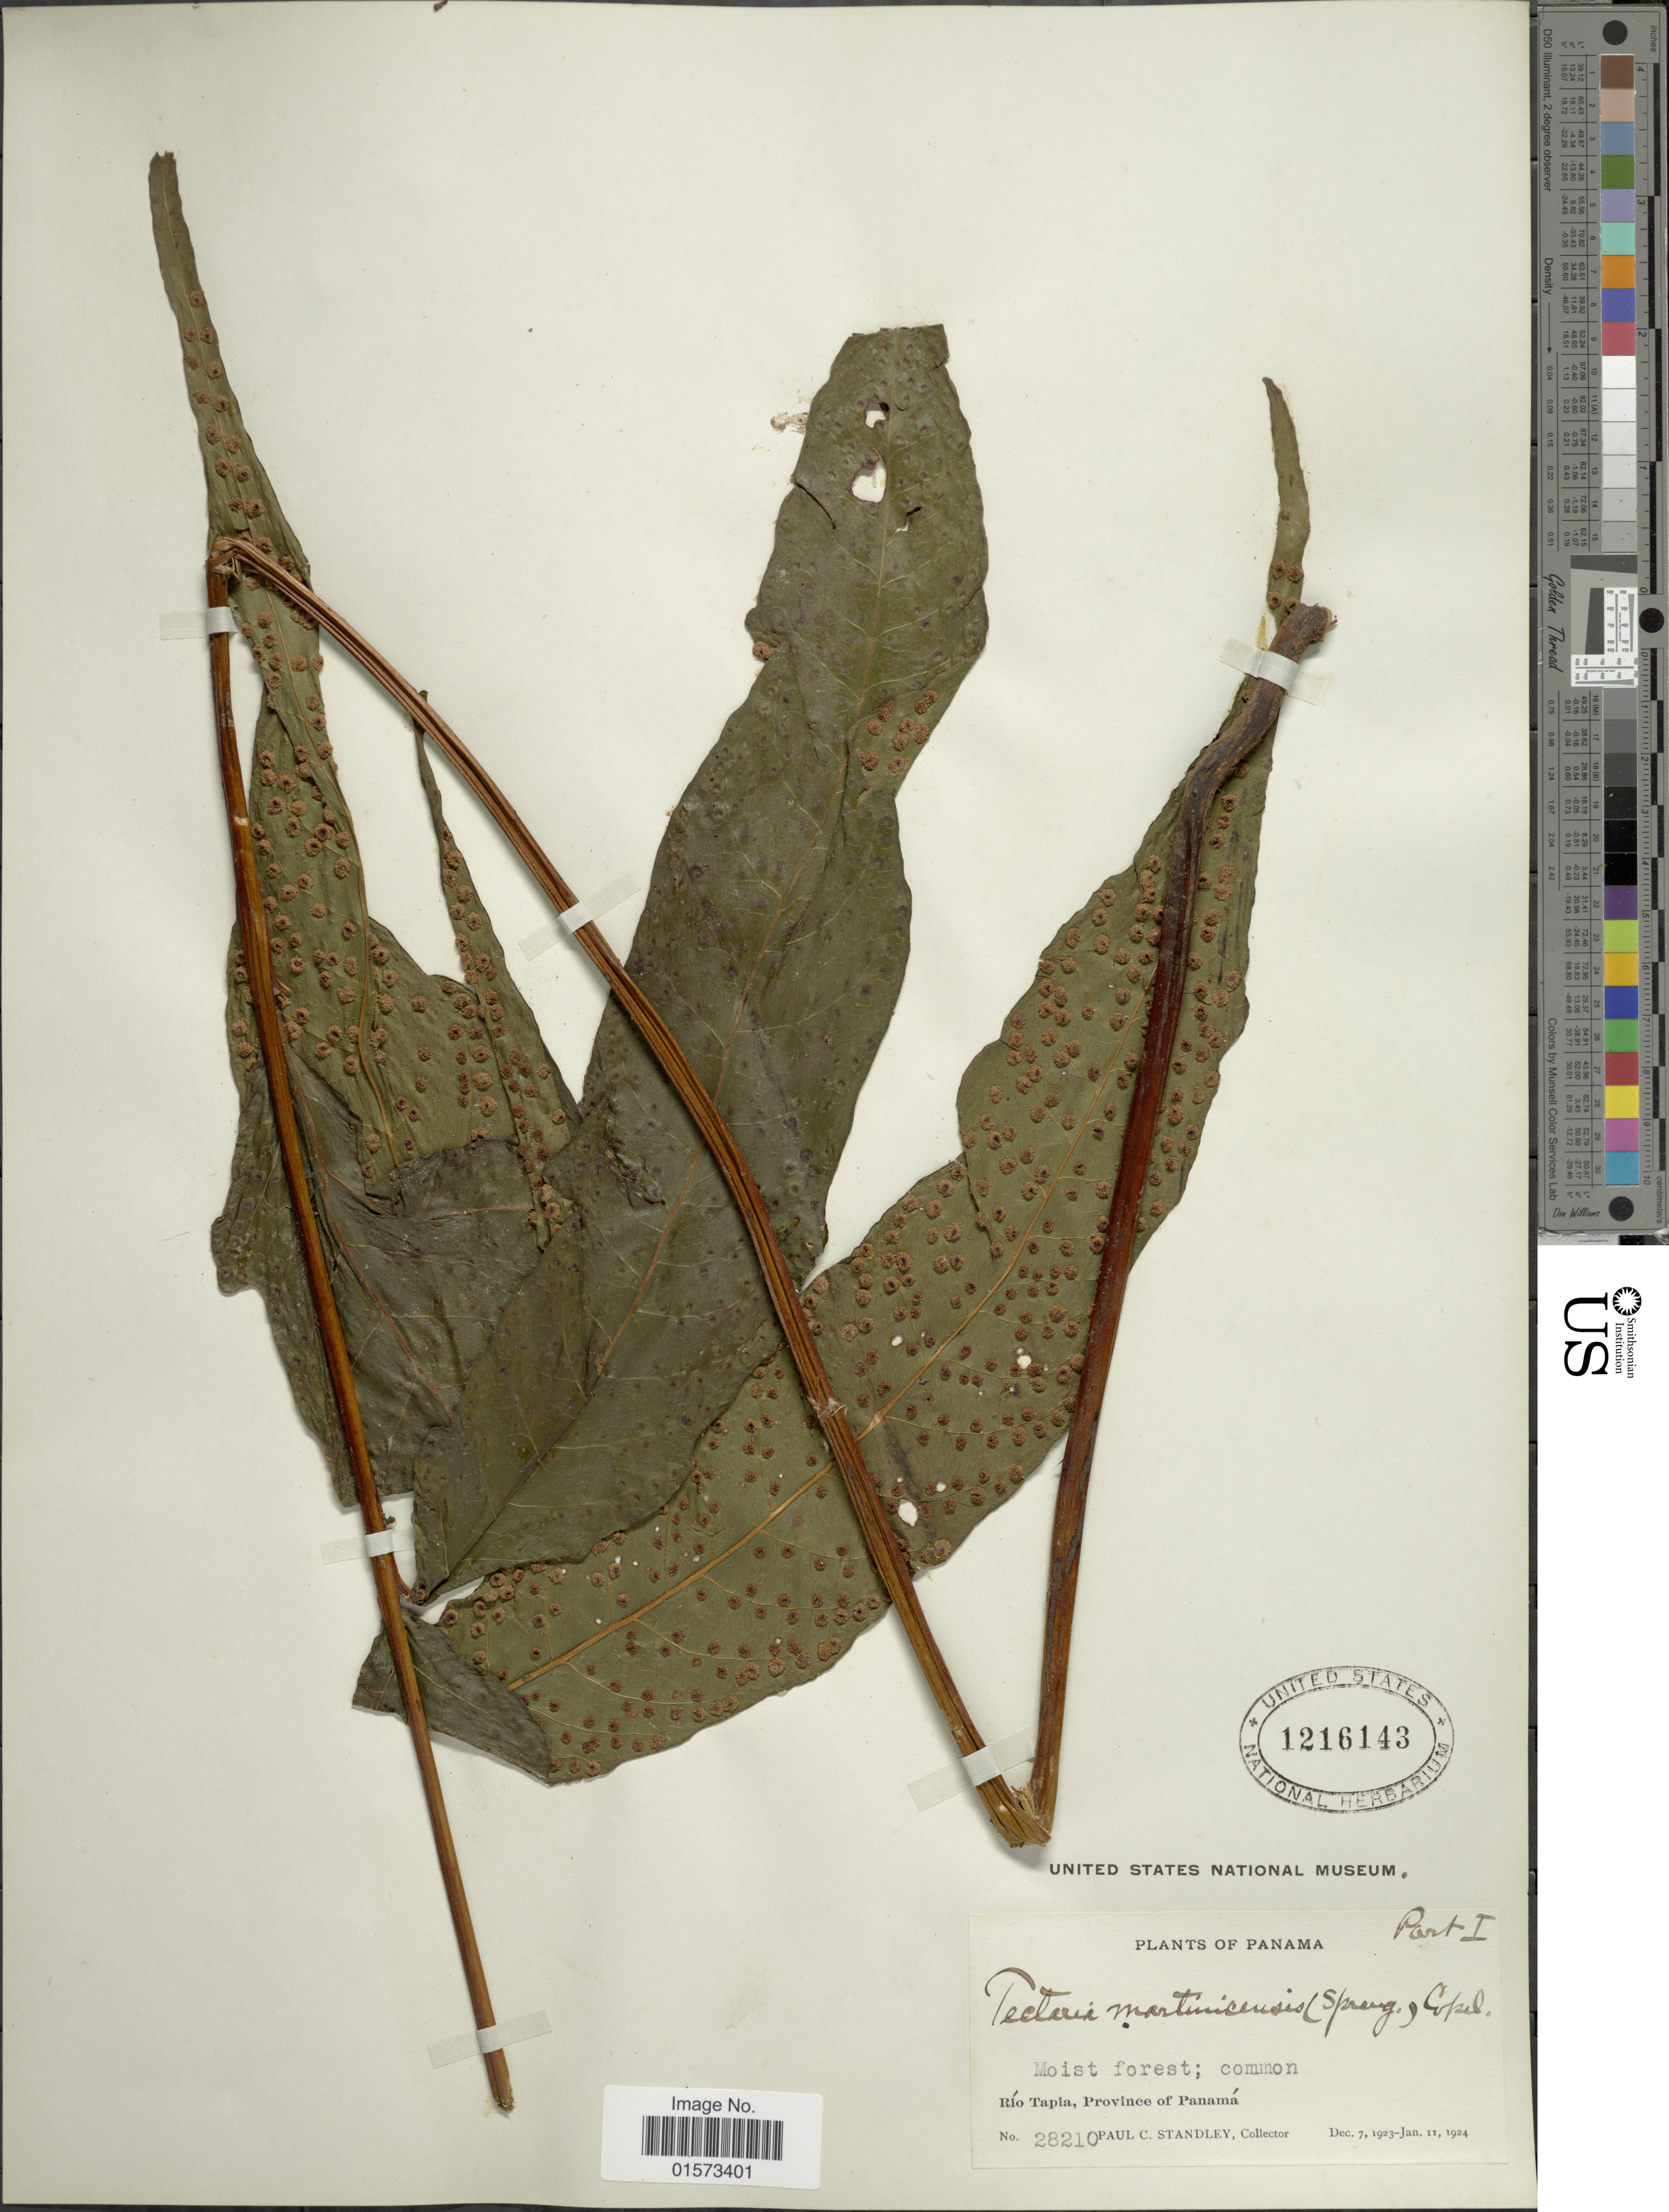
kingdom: Plantae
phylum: Tracheophyta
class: Polypodiopsida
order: Polypodiales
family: Tectariaceae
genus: Tectaria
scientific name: Tectaria incisa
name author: Cav.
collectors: P. C. Standley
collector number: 28210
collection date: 1924-01-11/1924-12-07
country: Panama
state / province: Panamá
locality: Rio Tapia, Province of Panama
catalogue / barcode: US 1216143